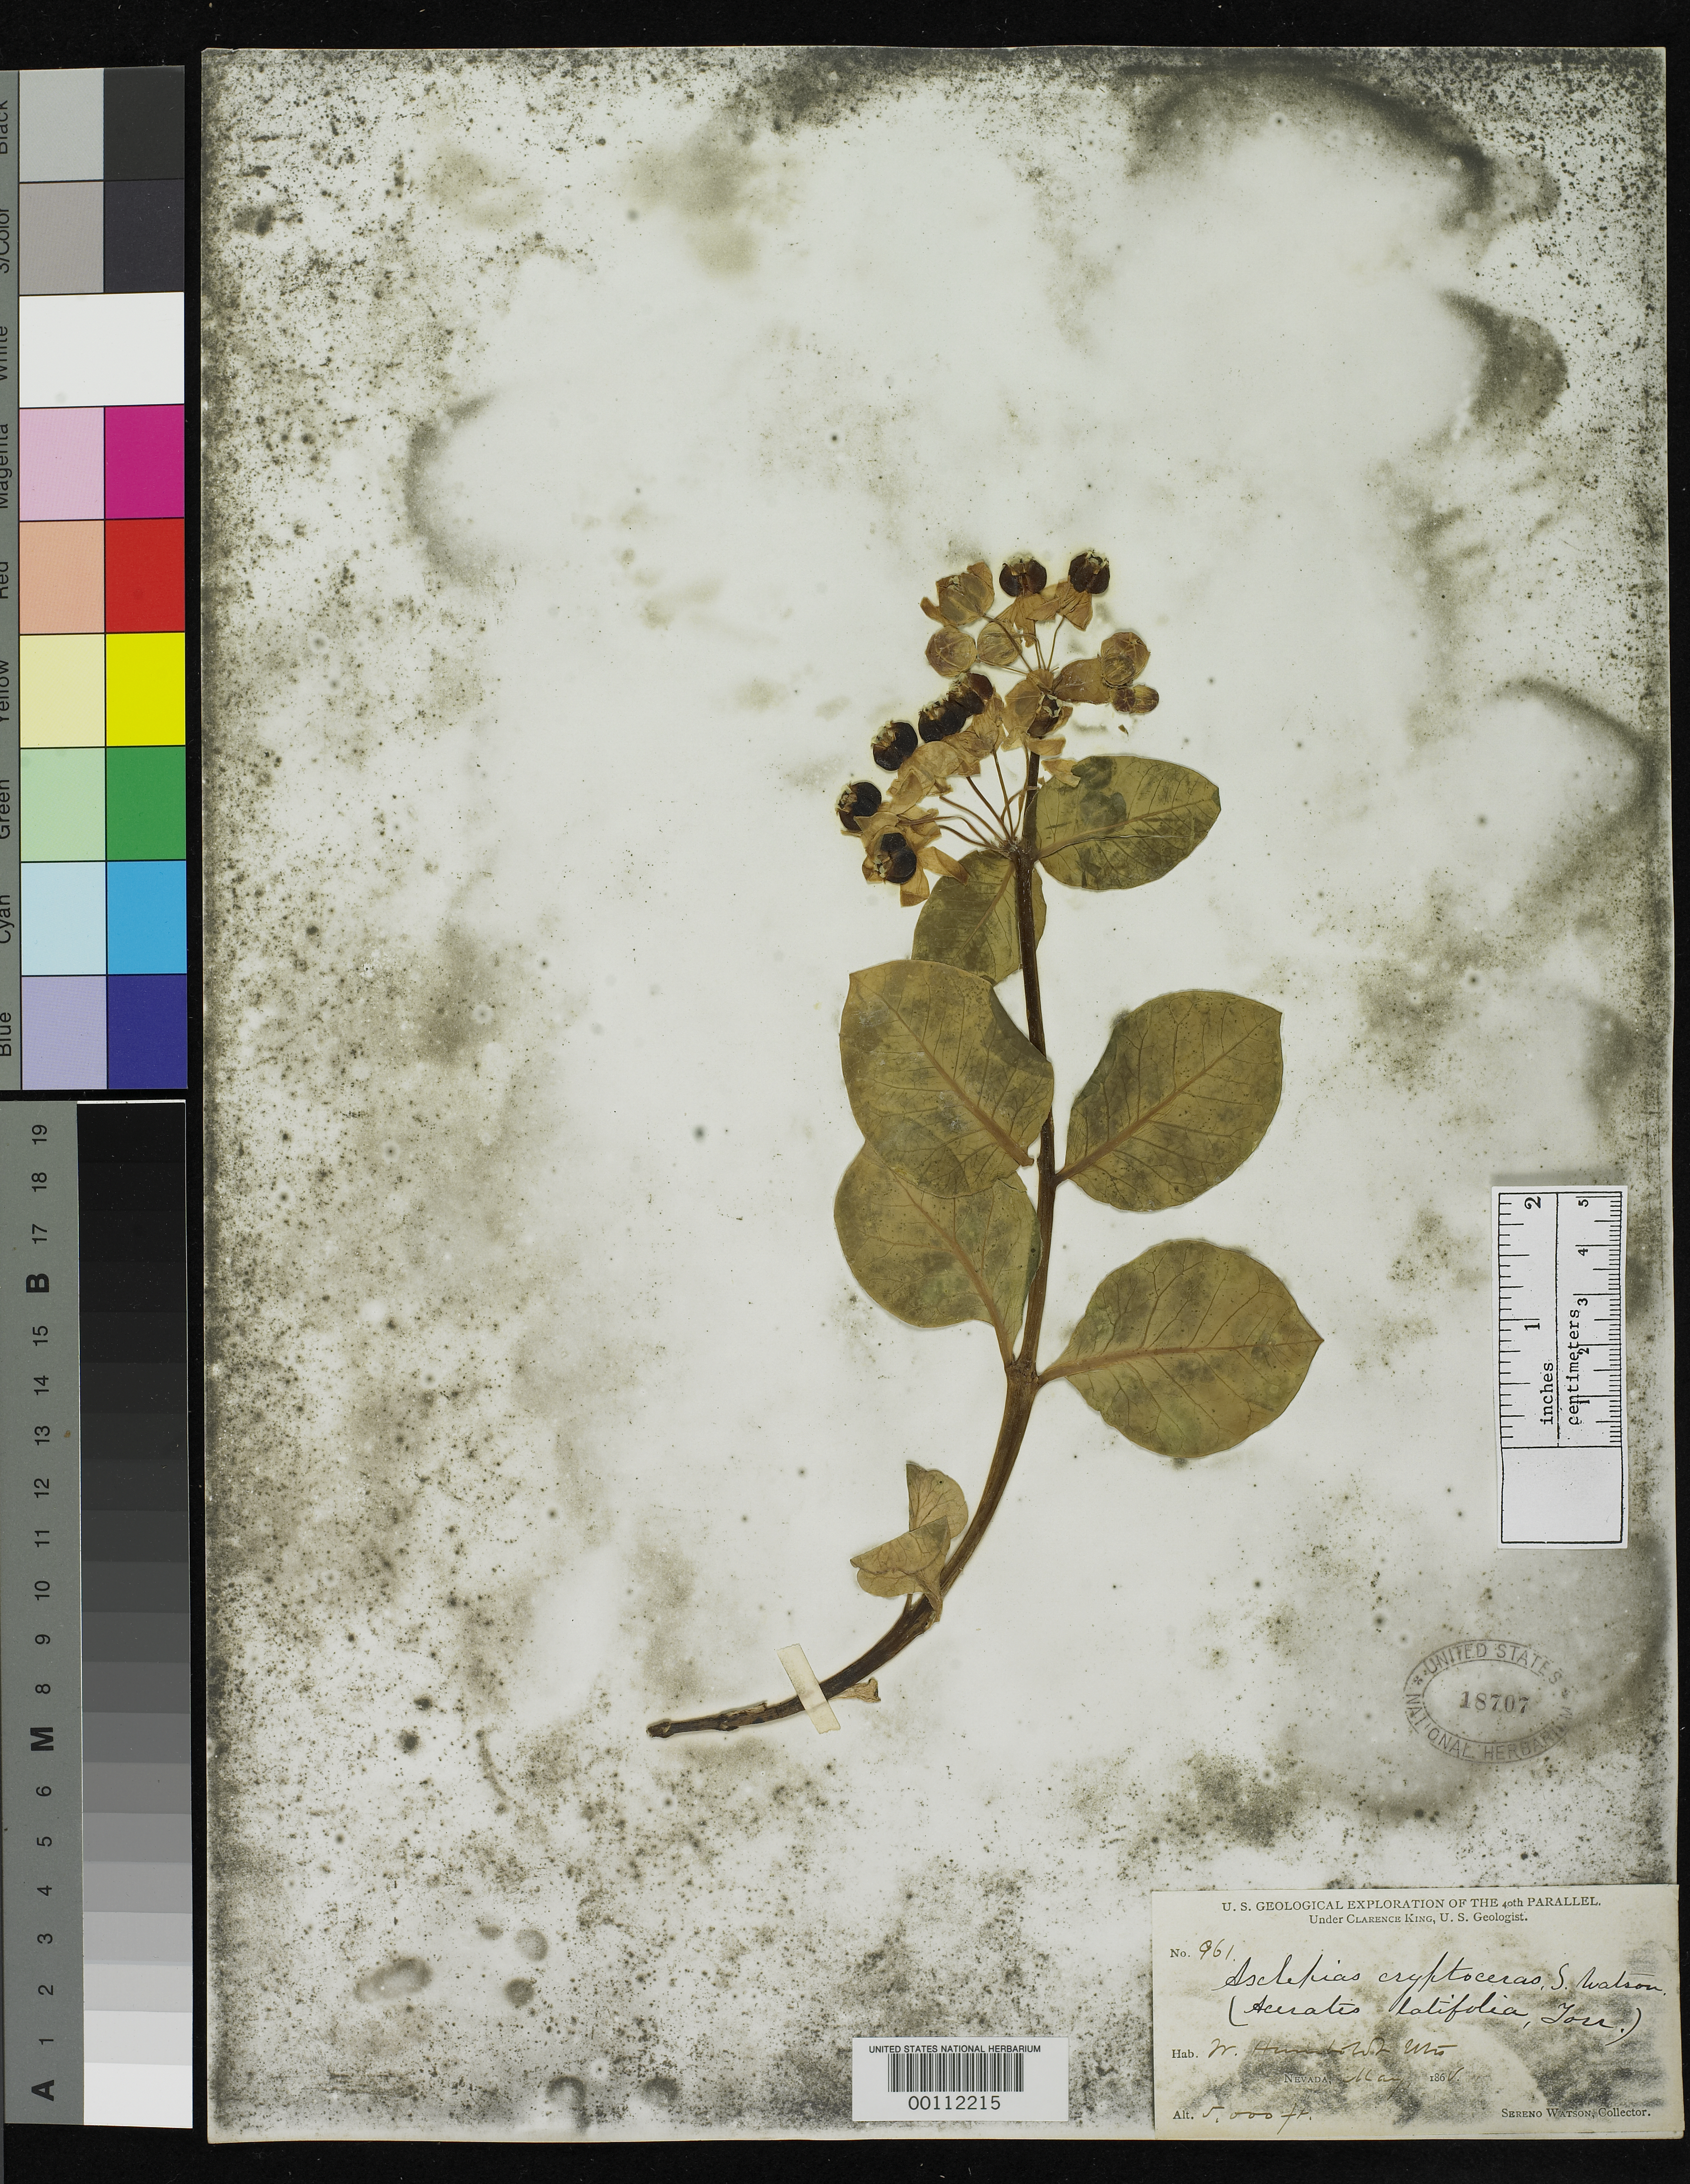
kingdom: Plantae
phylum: Tracheophyta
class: Magnoliopsida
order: Gentianales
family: Apocynaceae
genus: Asclepias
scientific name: Asclepias cryptoceras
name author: S. Watson in C. King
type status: Isolectotype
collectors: S. Watson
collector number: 961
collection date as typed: May 1865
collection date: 1865-05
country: United States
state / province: Nevada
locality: Humboldt Mountains, Humboldt Lake.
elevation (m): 1524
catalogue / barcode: US 18707